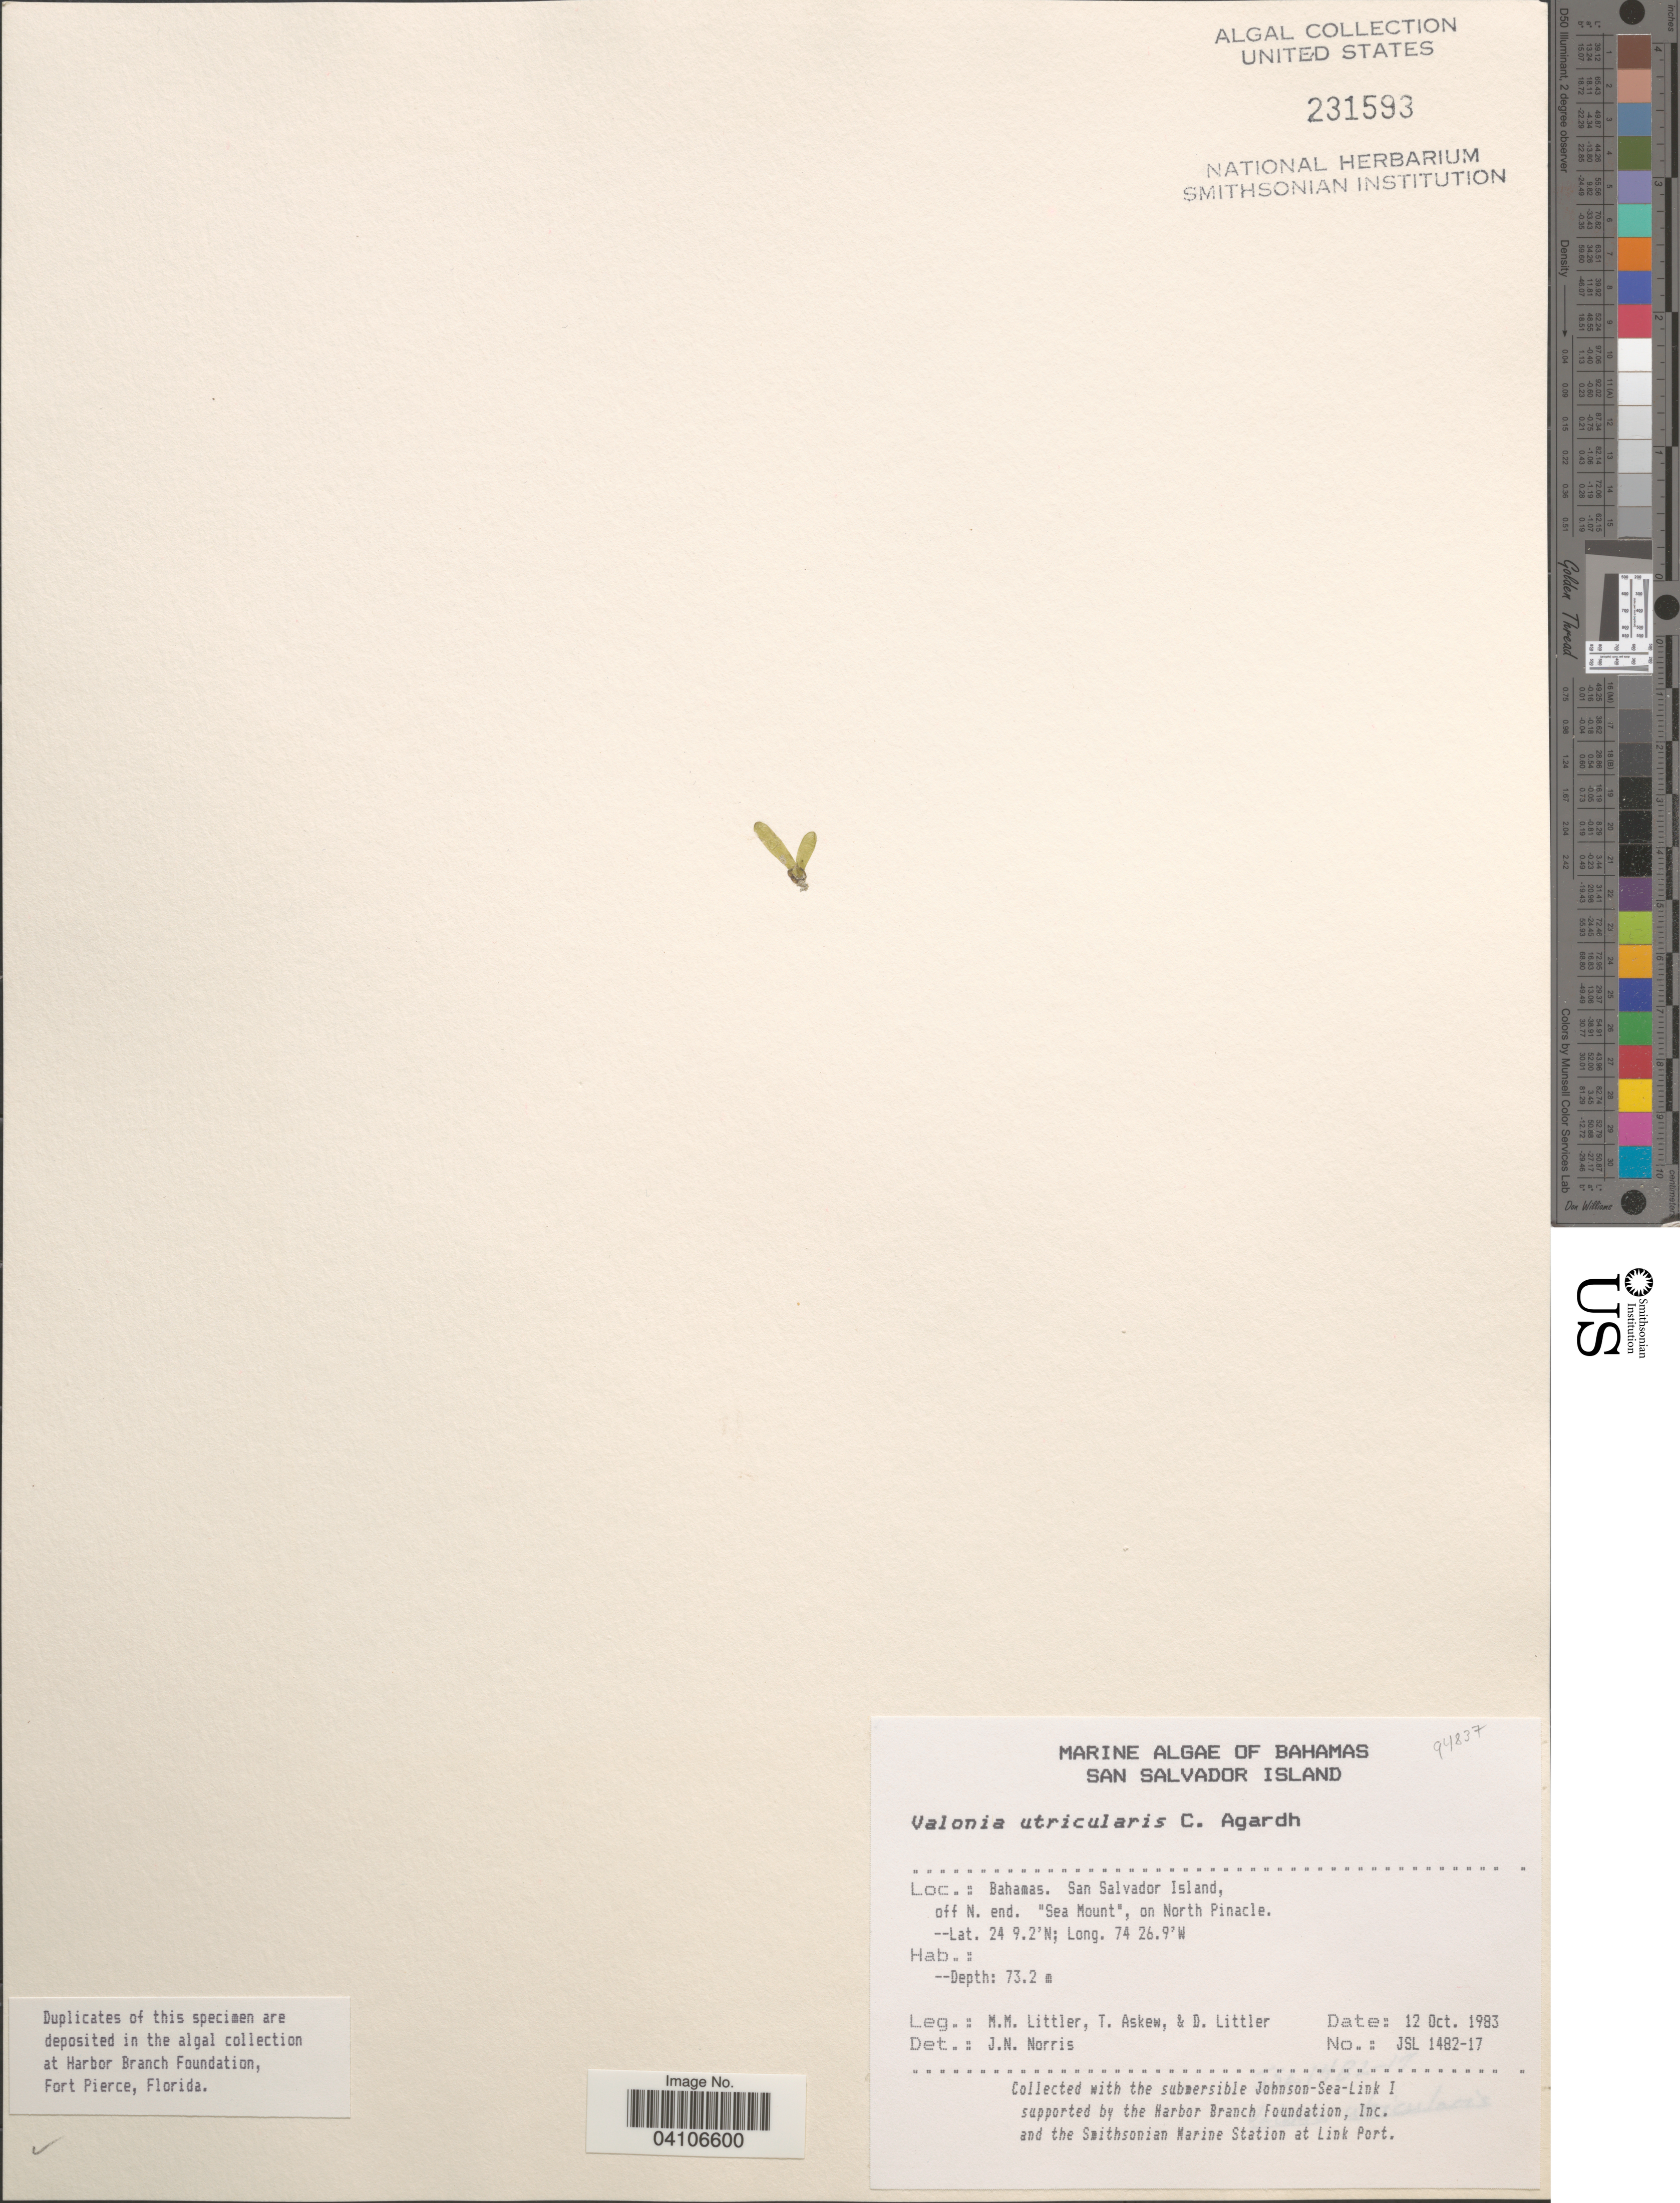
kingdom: Plantae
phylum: Chlorophyta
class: Ulvophyceae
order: Siphonocladales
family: Valoniaceae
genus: Valonia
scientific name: Valonia utricularis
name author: (Roth) C. Agardh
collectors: T. Askew & D. S. Littler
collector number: JSL 1482-17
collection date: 1983-10-12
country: Bahamas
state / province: San Salvador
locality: San Salvador Island, off N. end. "Sea Mount", on North Pinacle.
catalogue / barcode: US 231593